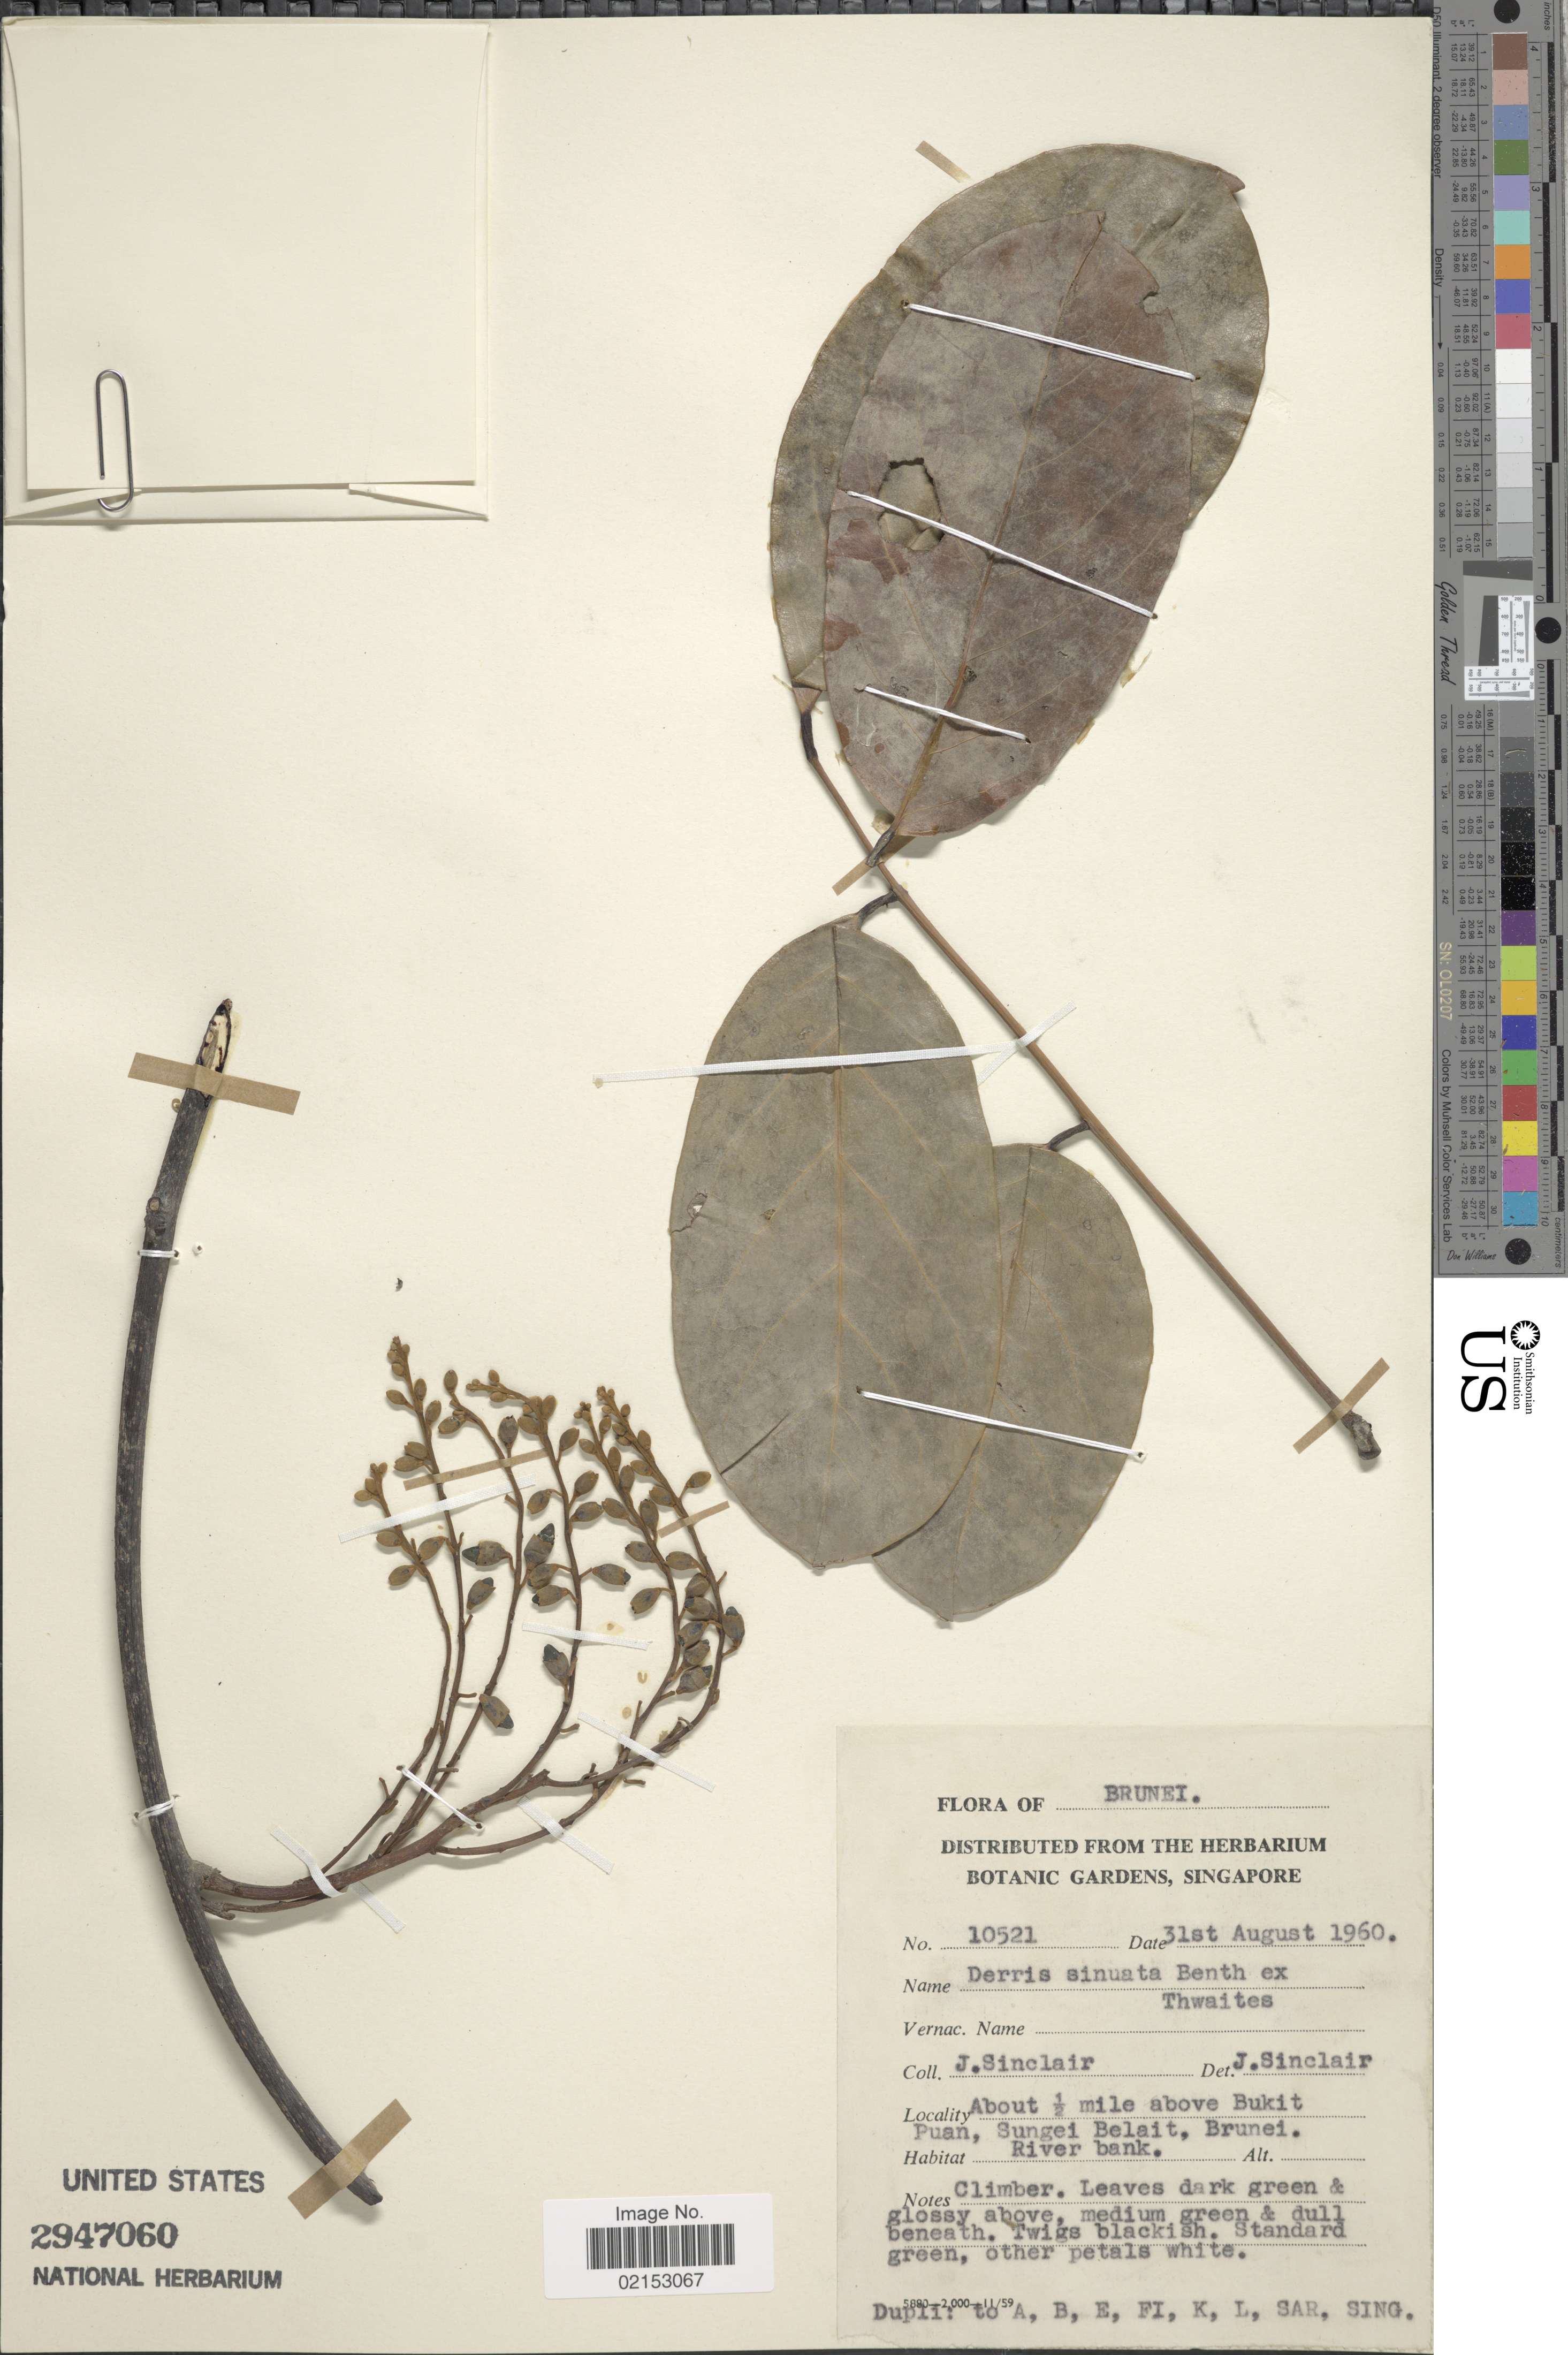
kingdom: Plantae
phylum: Tracheophyta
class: Magnoliopsida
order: Fabales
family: Fabaceae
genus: Aganope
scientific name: Aganope heptaphylla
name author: (L.) Polhill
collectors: J. Sinclair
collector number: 10521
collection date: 1960-08-31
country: Brunei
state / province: Brunei and Muara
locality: About ½ mile above Bukit Puan, Sungei Belait, Brunei, River bank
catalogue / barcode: US 2947060